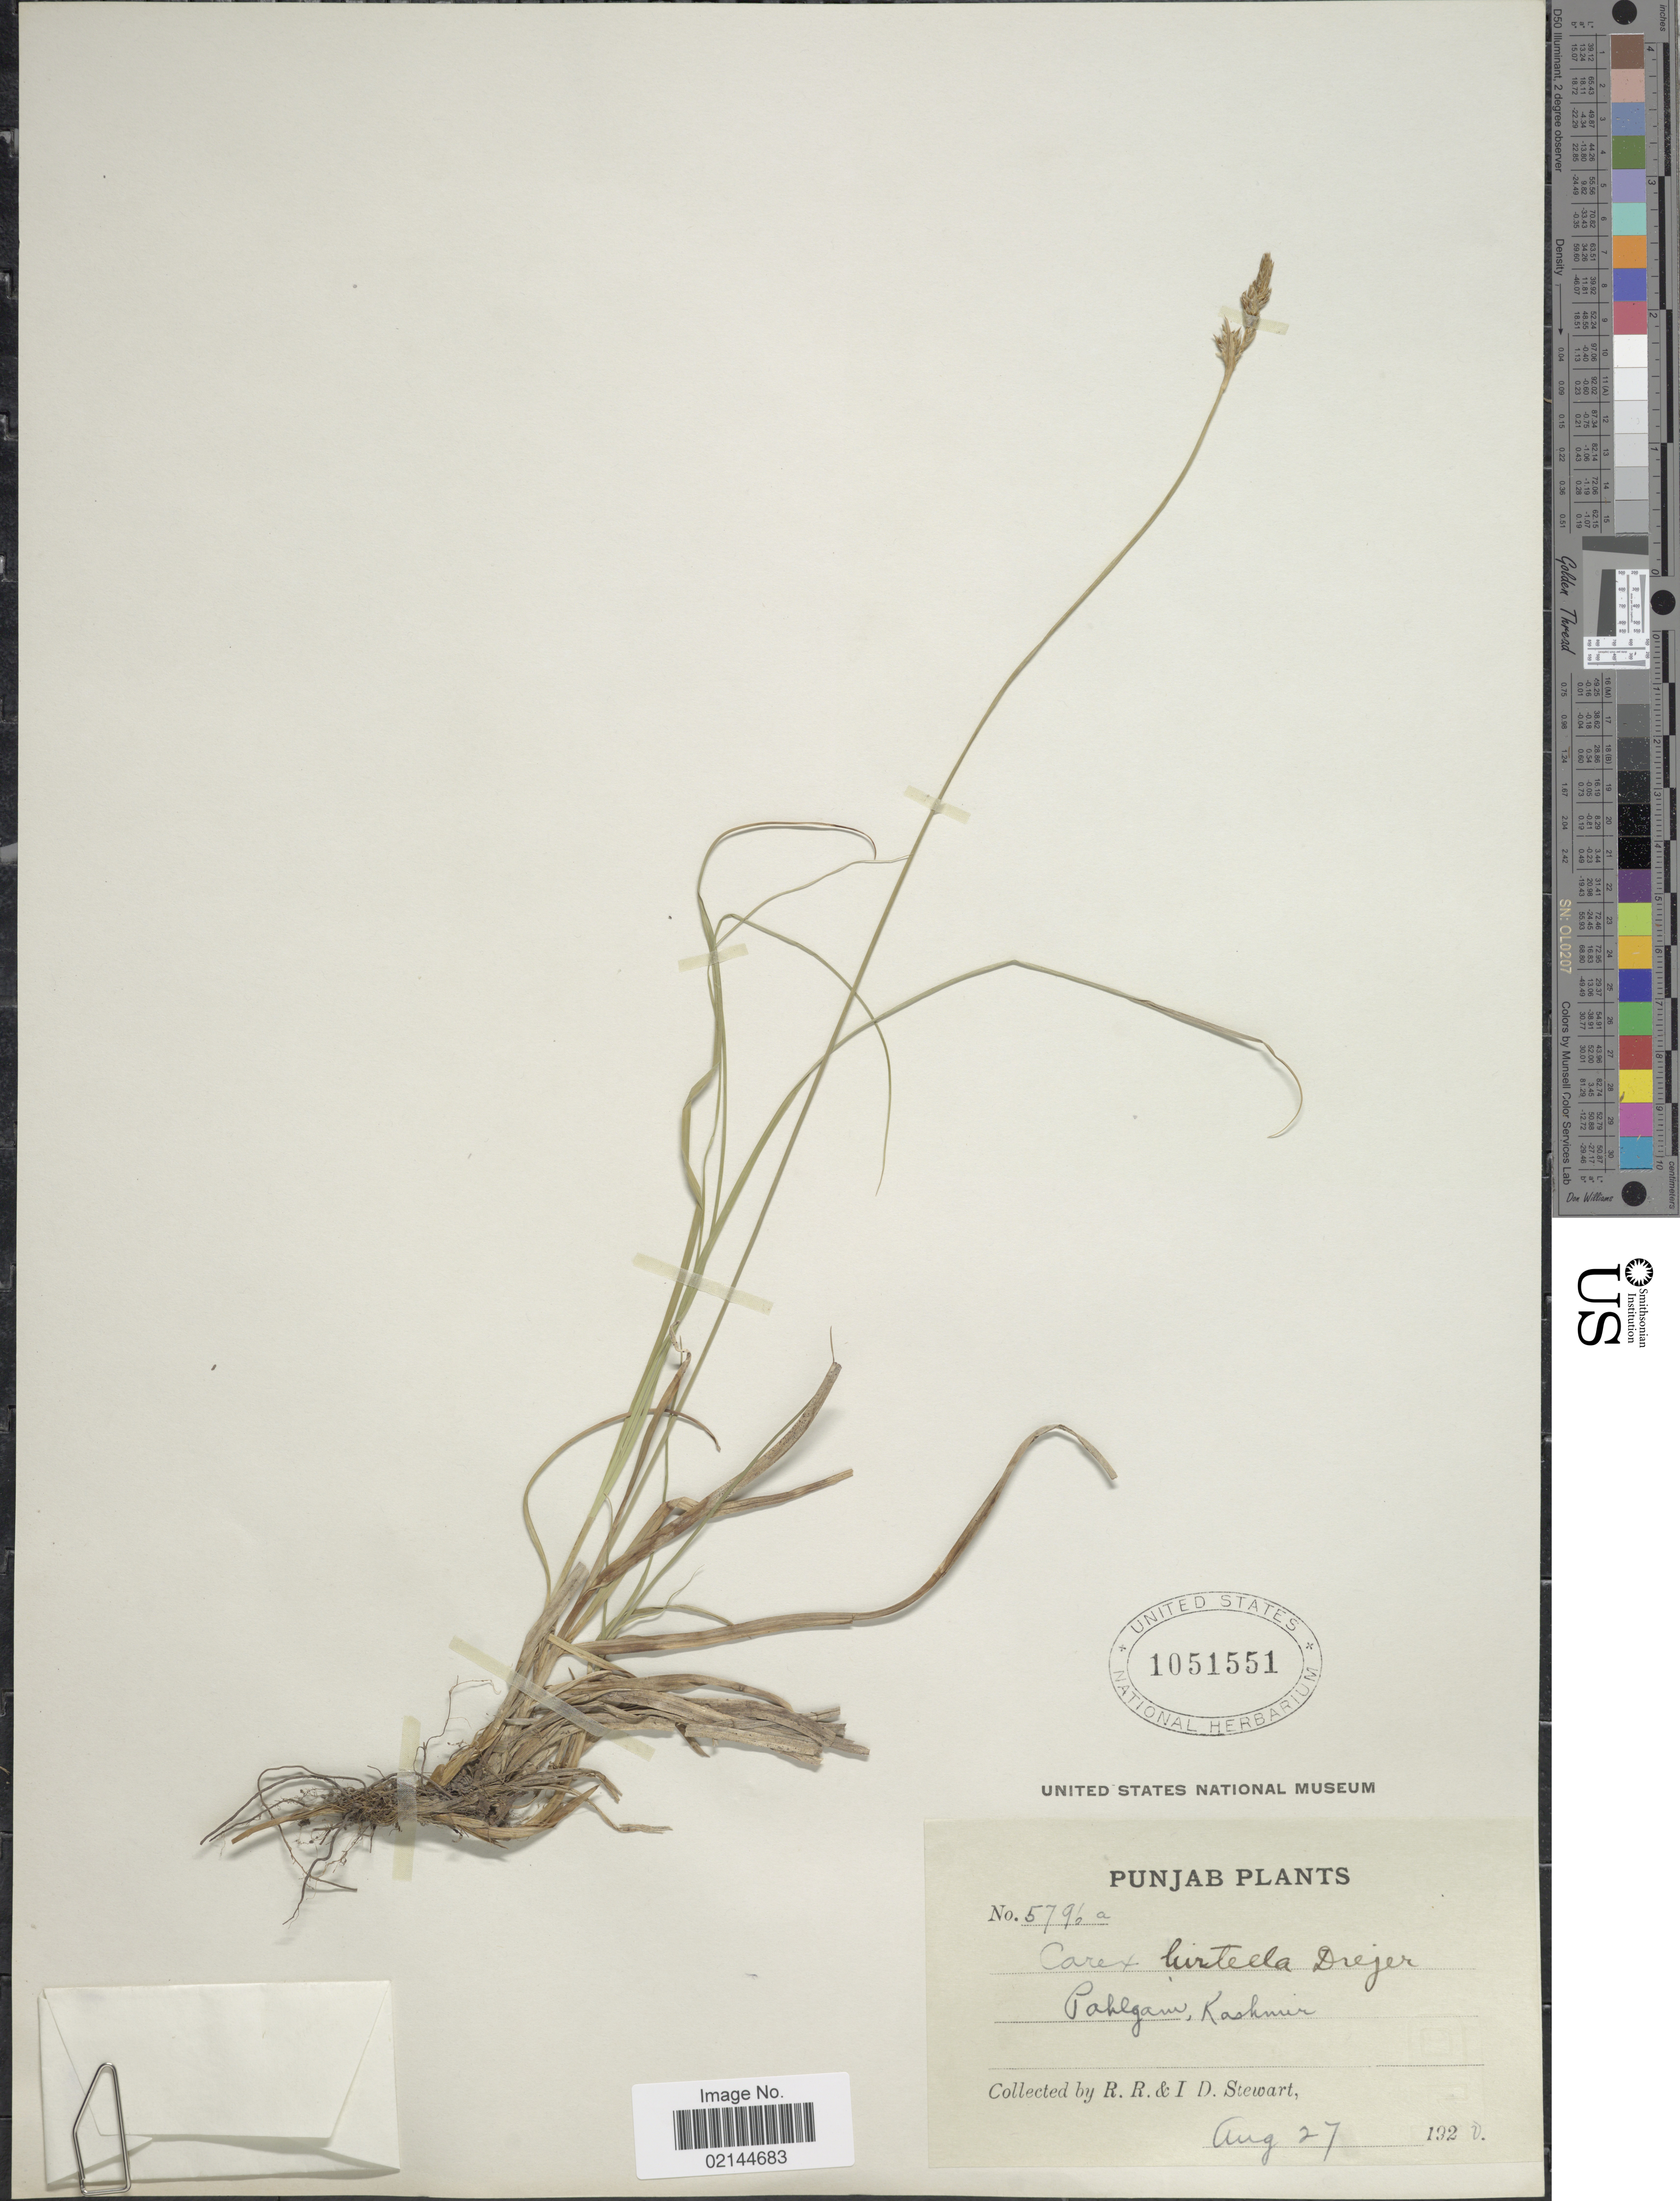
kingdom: Plantae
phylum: Tracheophyta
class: Liliopsida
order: Poales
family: Cyperaceae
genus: Carex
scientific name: Carex plectobasis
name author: V.I. Krecz.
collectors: R. R. Stewart & I. Stewart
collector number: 5796A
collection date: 1920-08-27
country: India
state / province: Jammu and Kashmir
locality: Pahlgani, Kashmir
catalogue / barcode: US 1051551